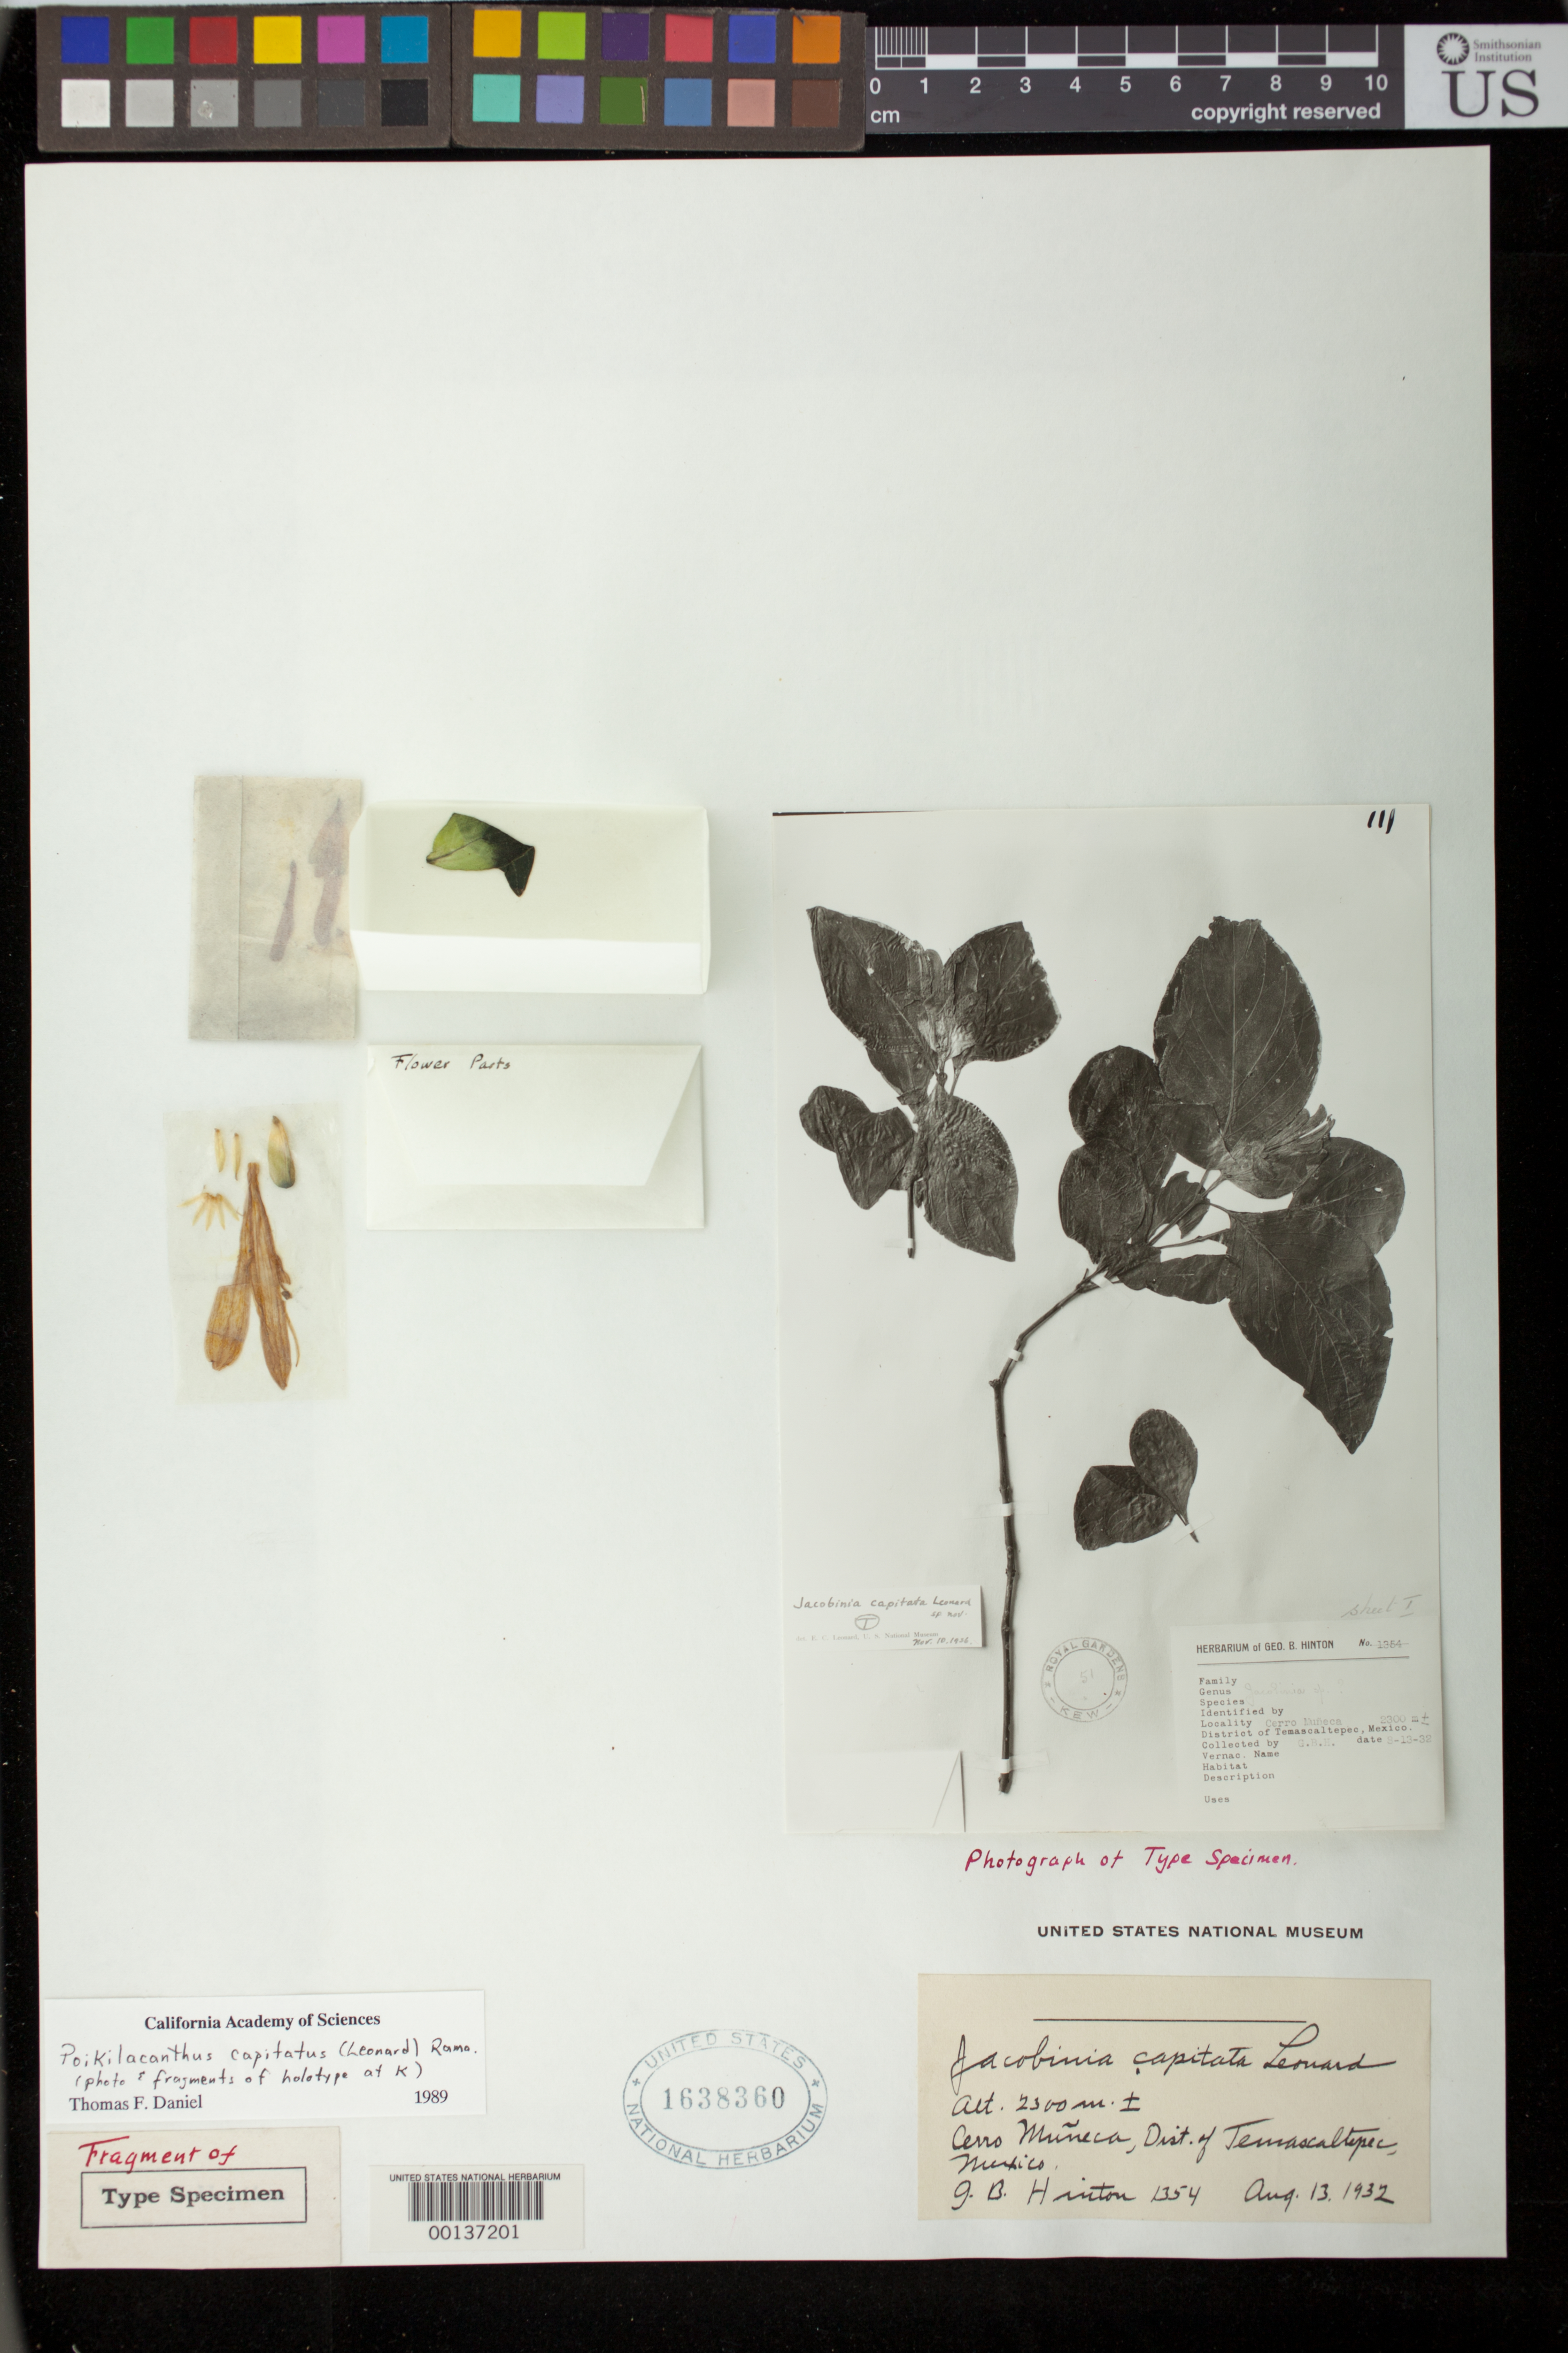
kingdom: Plantae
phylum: Tracheophyta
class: Magnoliopsida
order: Lamiales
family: Acanthaceae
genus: Jacobinia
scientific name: Jacobinia capitata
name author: Leonard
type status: Isotype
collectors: G. B. Hinton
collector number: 1354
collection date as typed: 13 Aug 1932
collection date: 1932-08-13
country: Mexico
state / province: México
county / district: Temascaltepec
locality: Cerro Muneca.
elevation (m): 1300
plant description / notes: Photograph and fragmentary material of (holo) type specimen ex herb. Kew.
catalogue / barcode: US 1638360